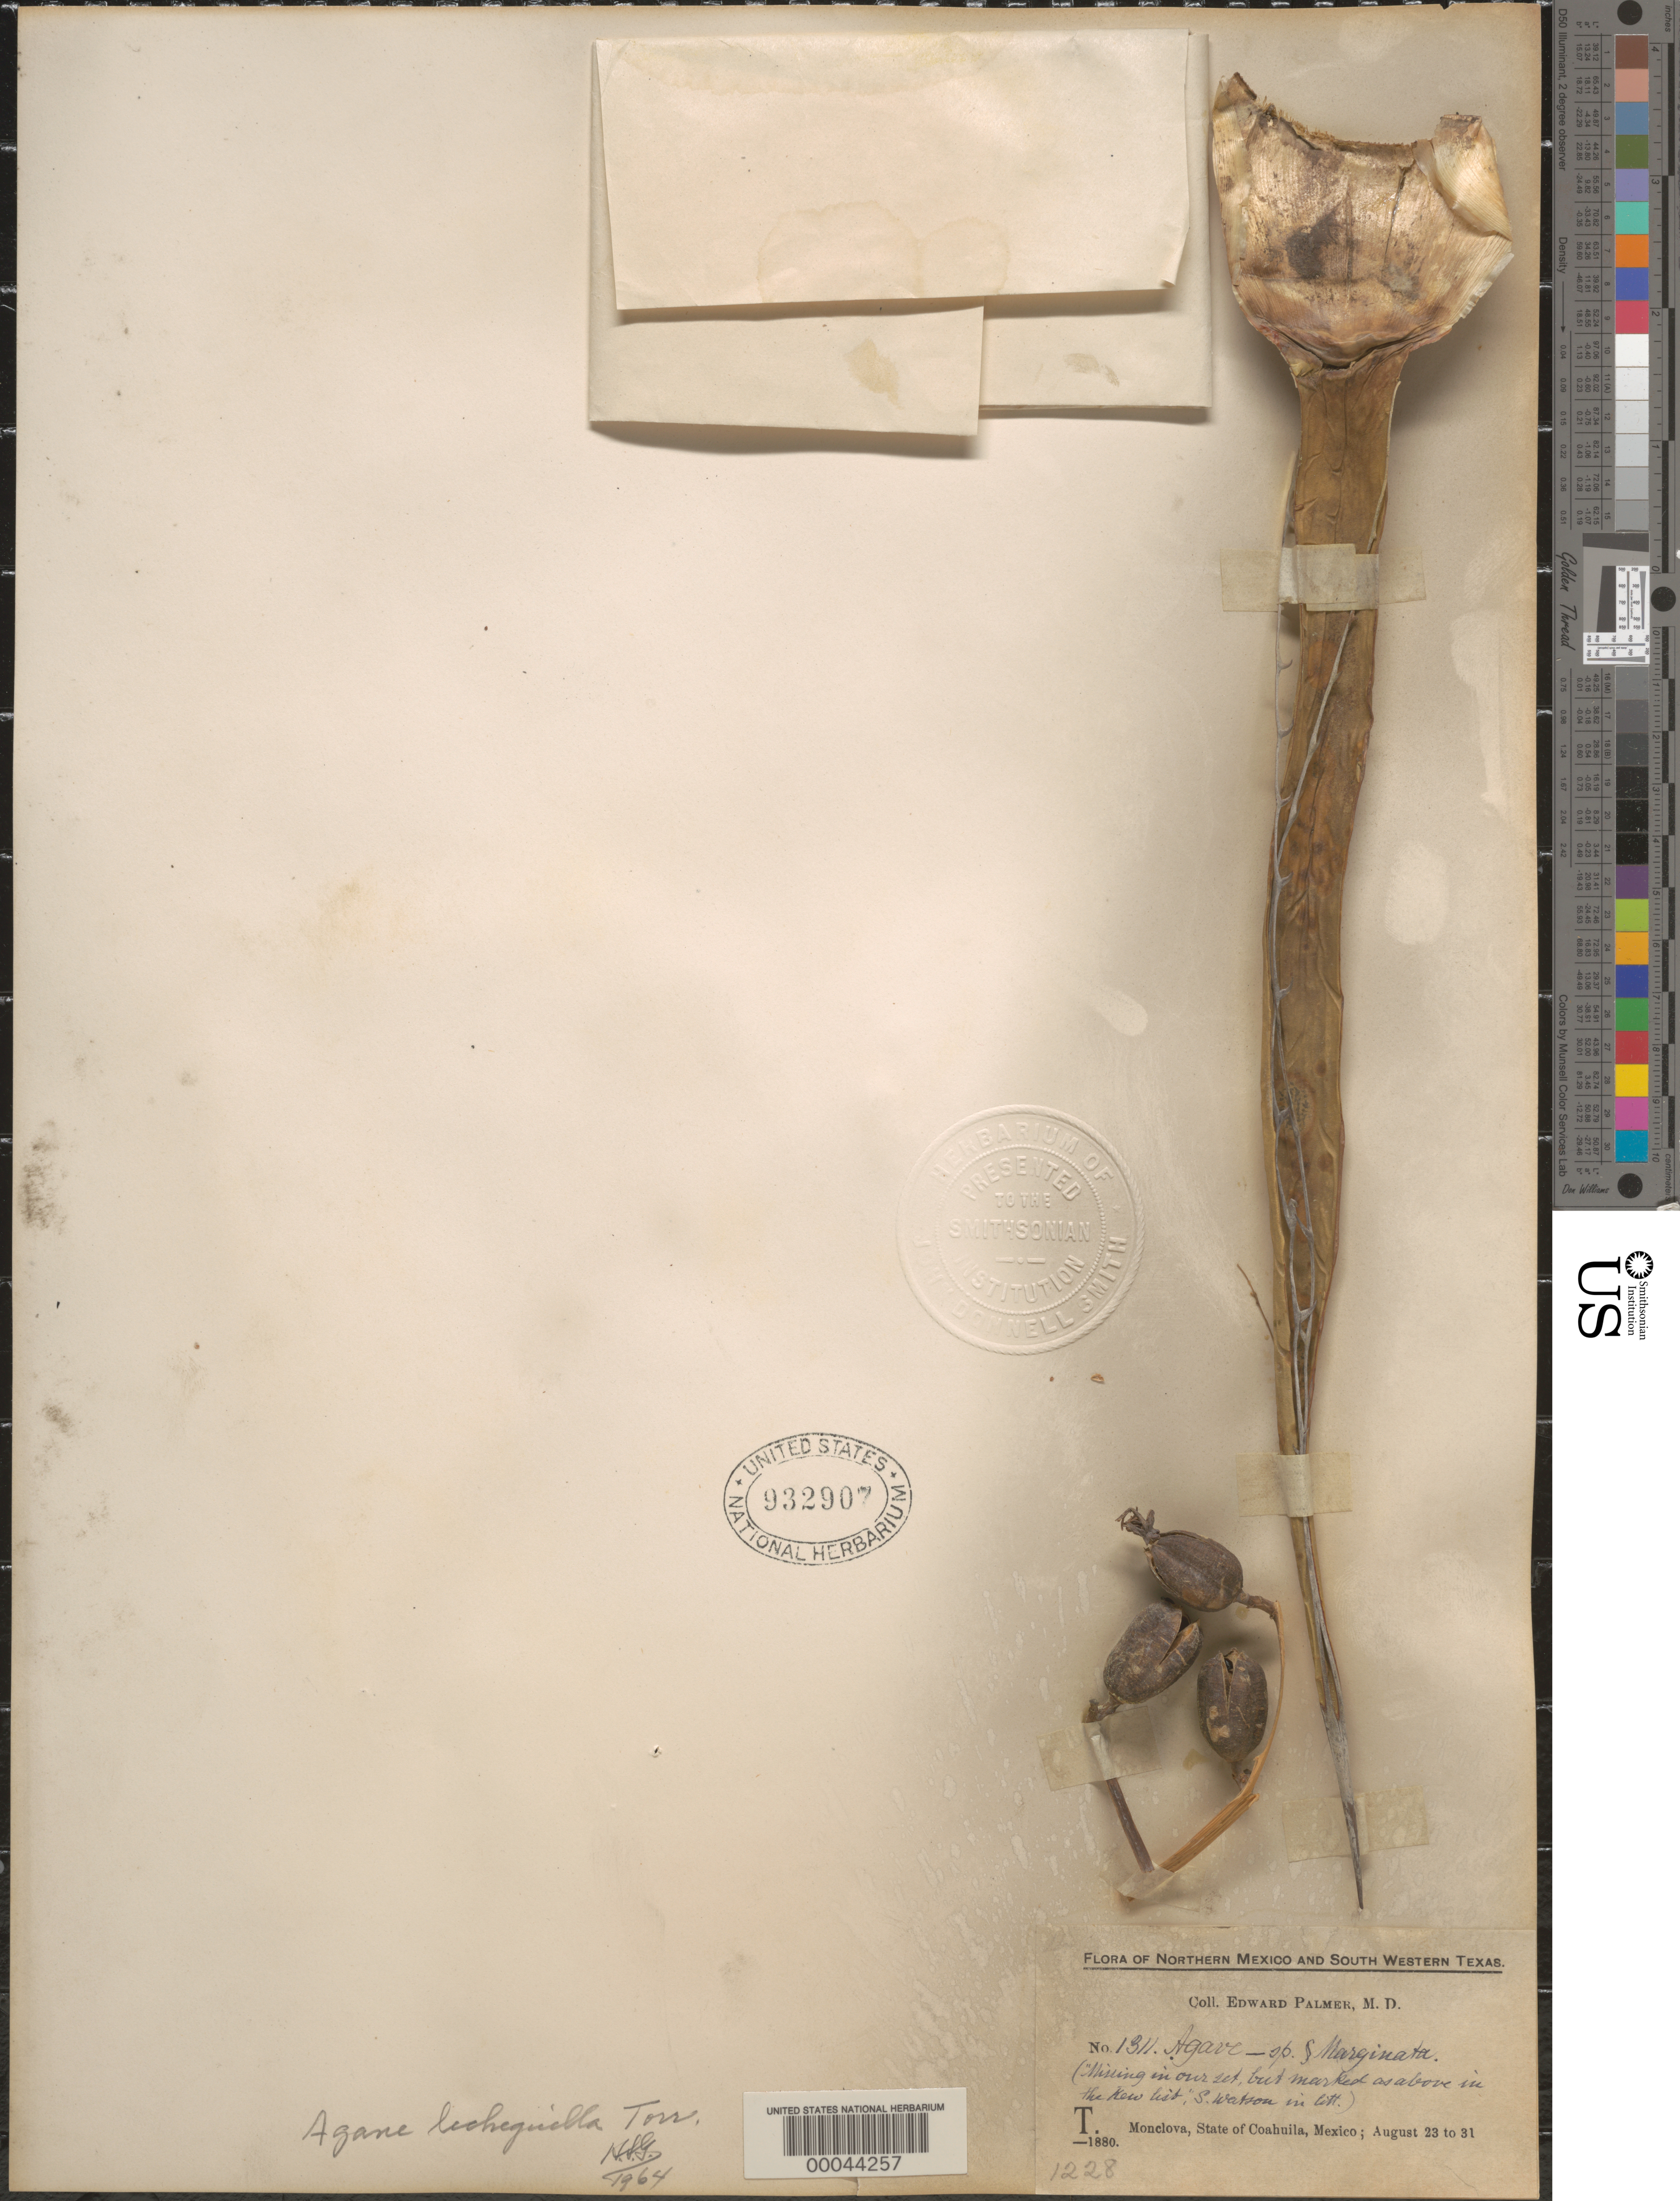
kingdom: Plantae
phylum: Tracheophyta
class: Liliopsida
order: Asparagales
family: Asparagaceae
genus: Agave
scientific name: Agave lechuguilla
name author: Torr.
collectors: E. Palmer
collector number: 1311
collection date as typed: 23 Aug 1880 to 31 Aug 1880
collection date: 1880-08-23/1880-08-31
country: Mexico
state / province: Coahuila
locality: Monclova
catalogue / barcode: US 932907